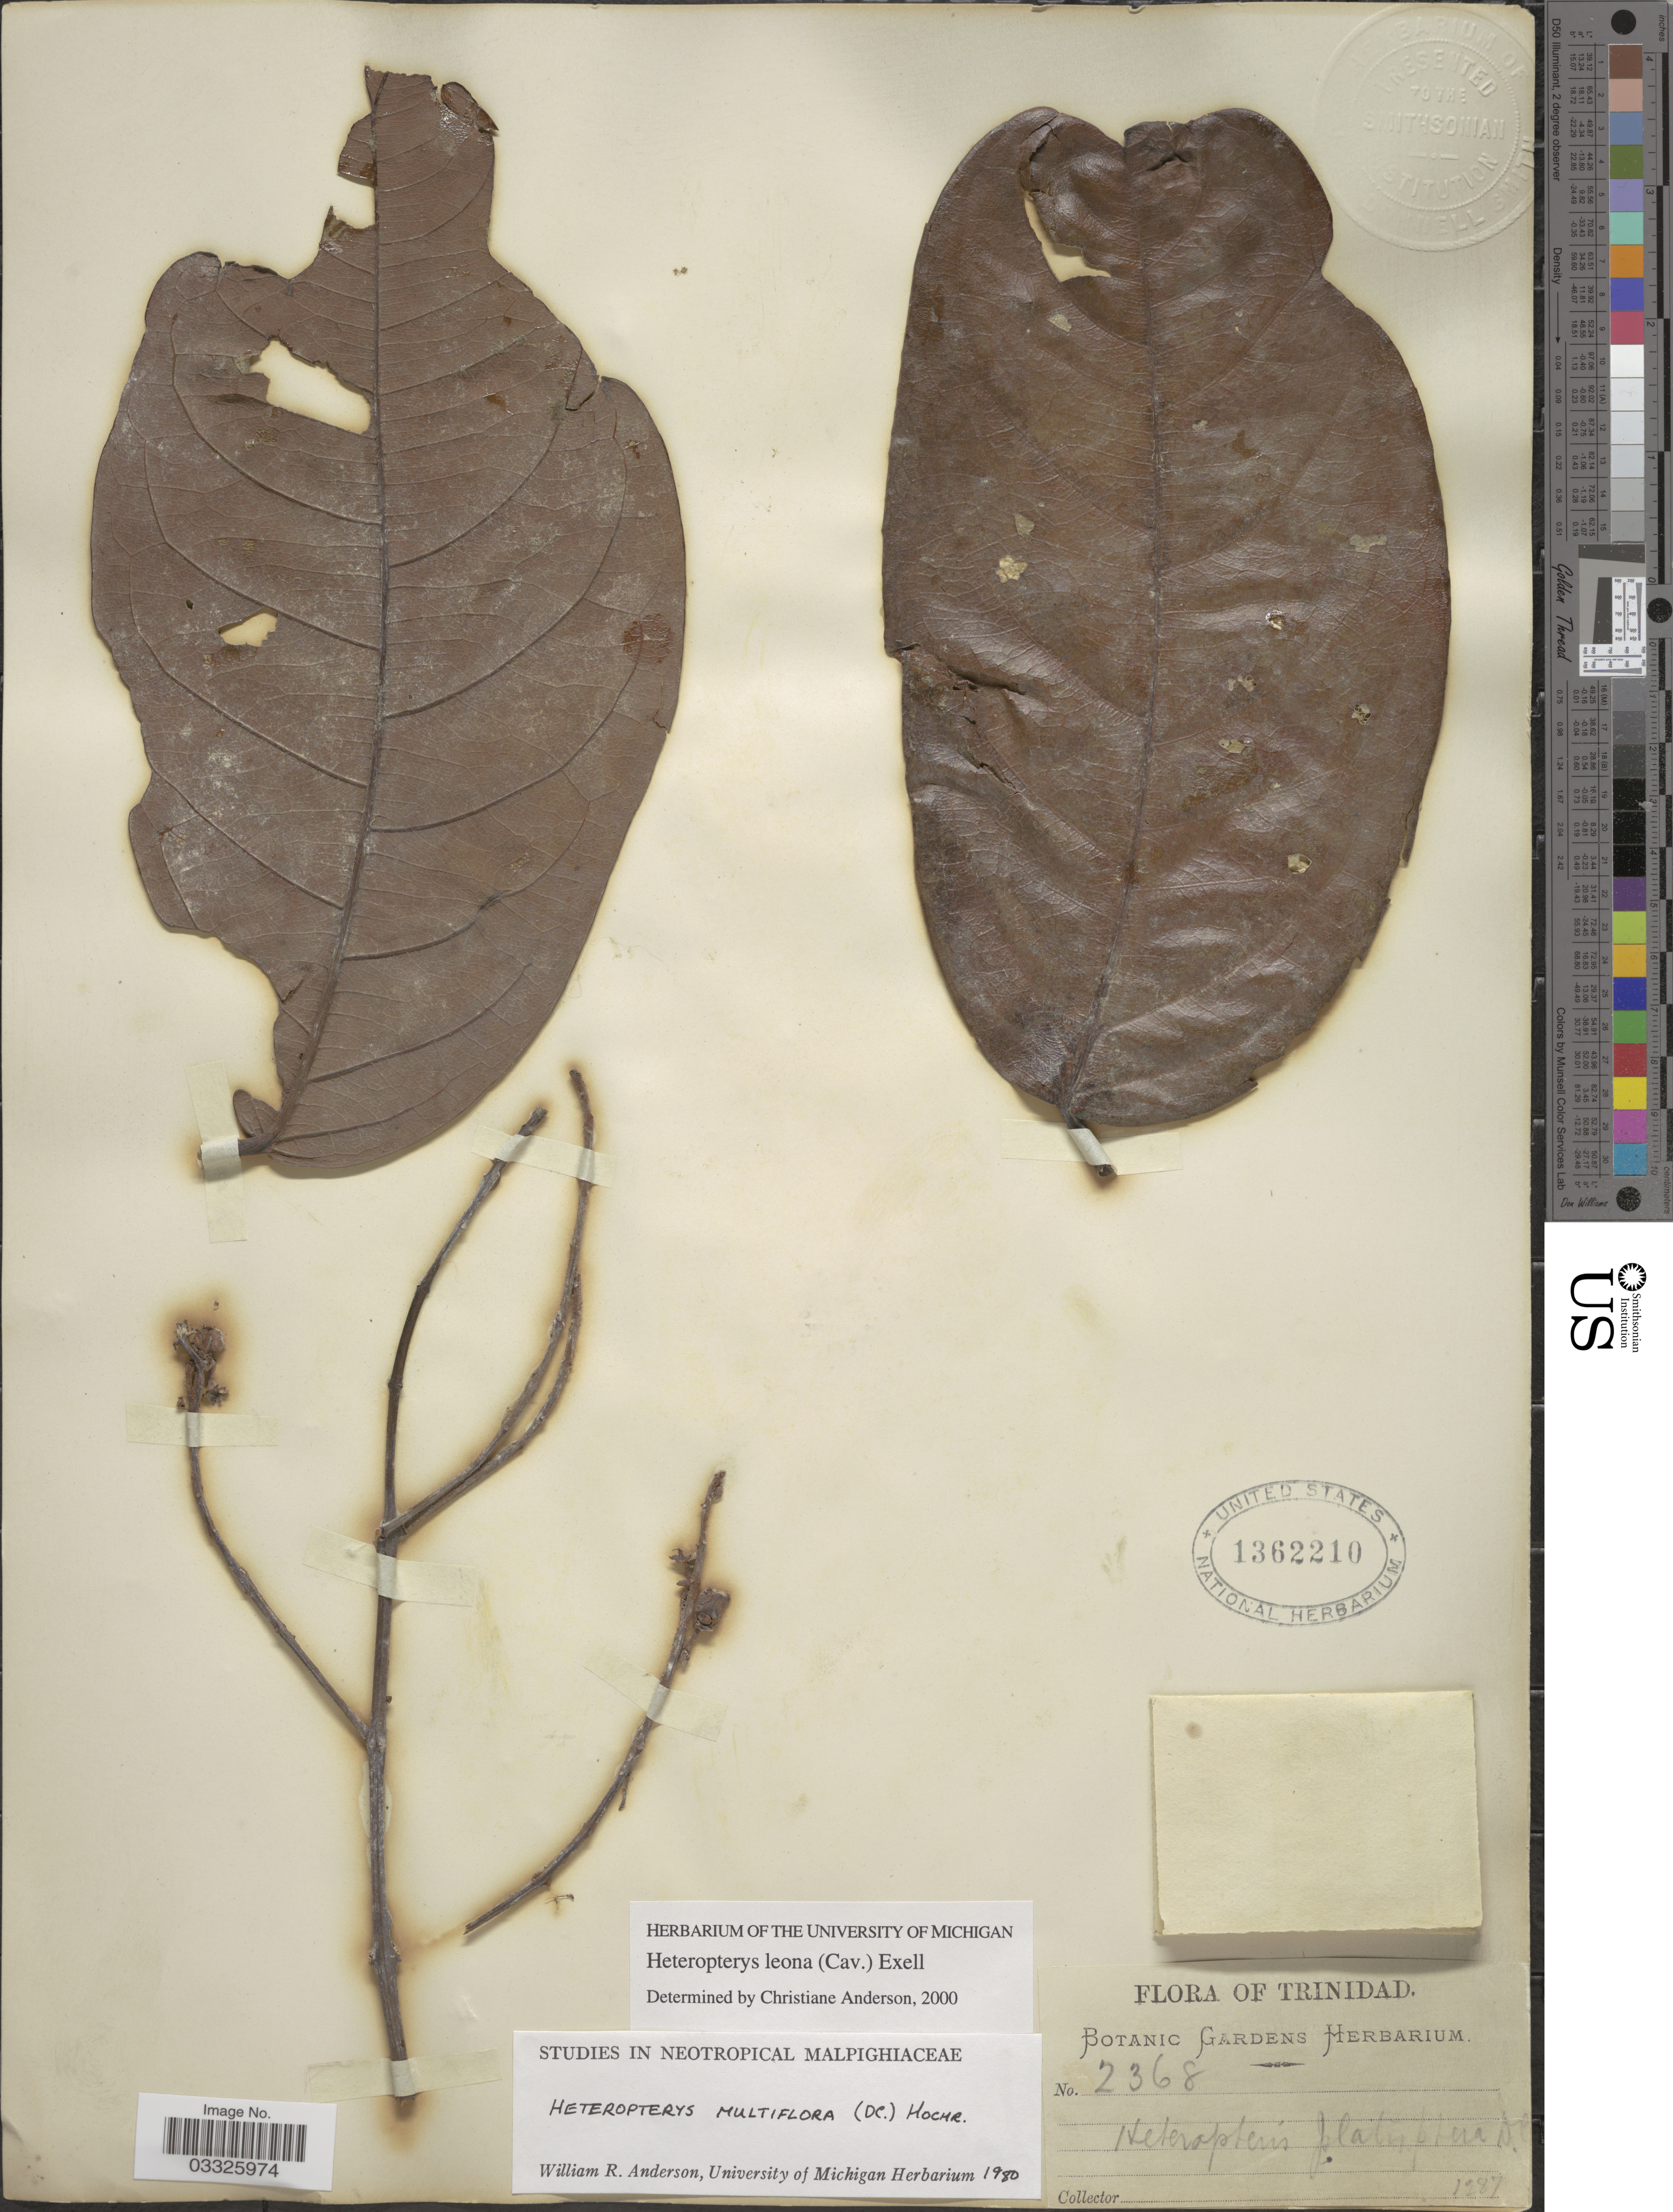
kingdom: Plantae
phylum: Tracheophyta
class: Magnoliopsida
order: Malpighiales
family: Malpighiaceae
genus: Heteropterys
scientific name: Heteropterys leona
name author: (Cav.) Exell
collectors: ex herb. Botanic Gardens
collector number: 2368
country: Trinidad and Tobago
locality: Trinidad.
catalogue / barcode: US 1362210